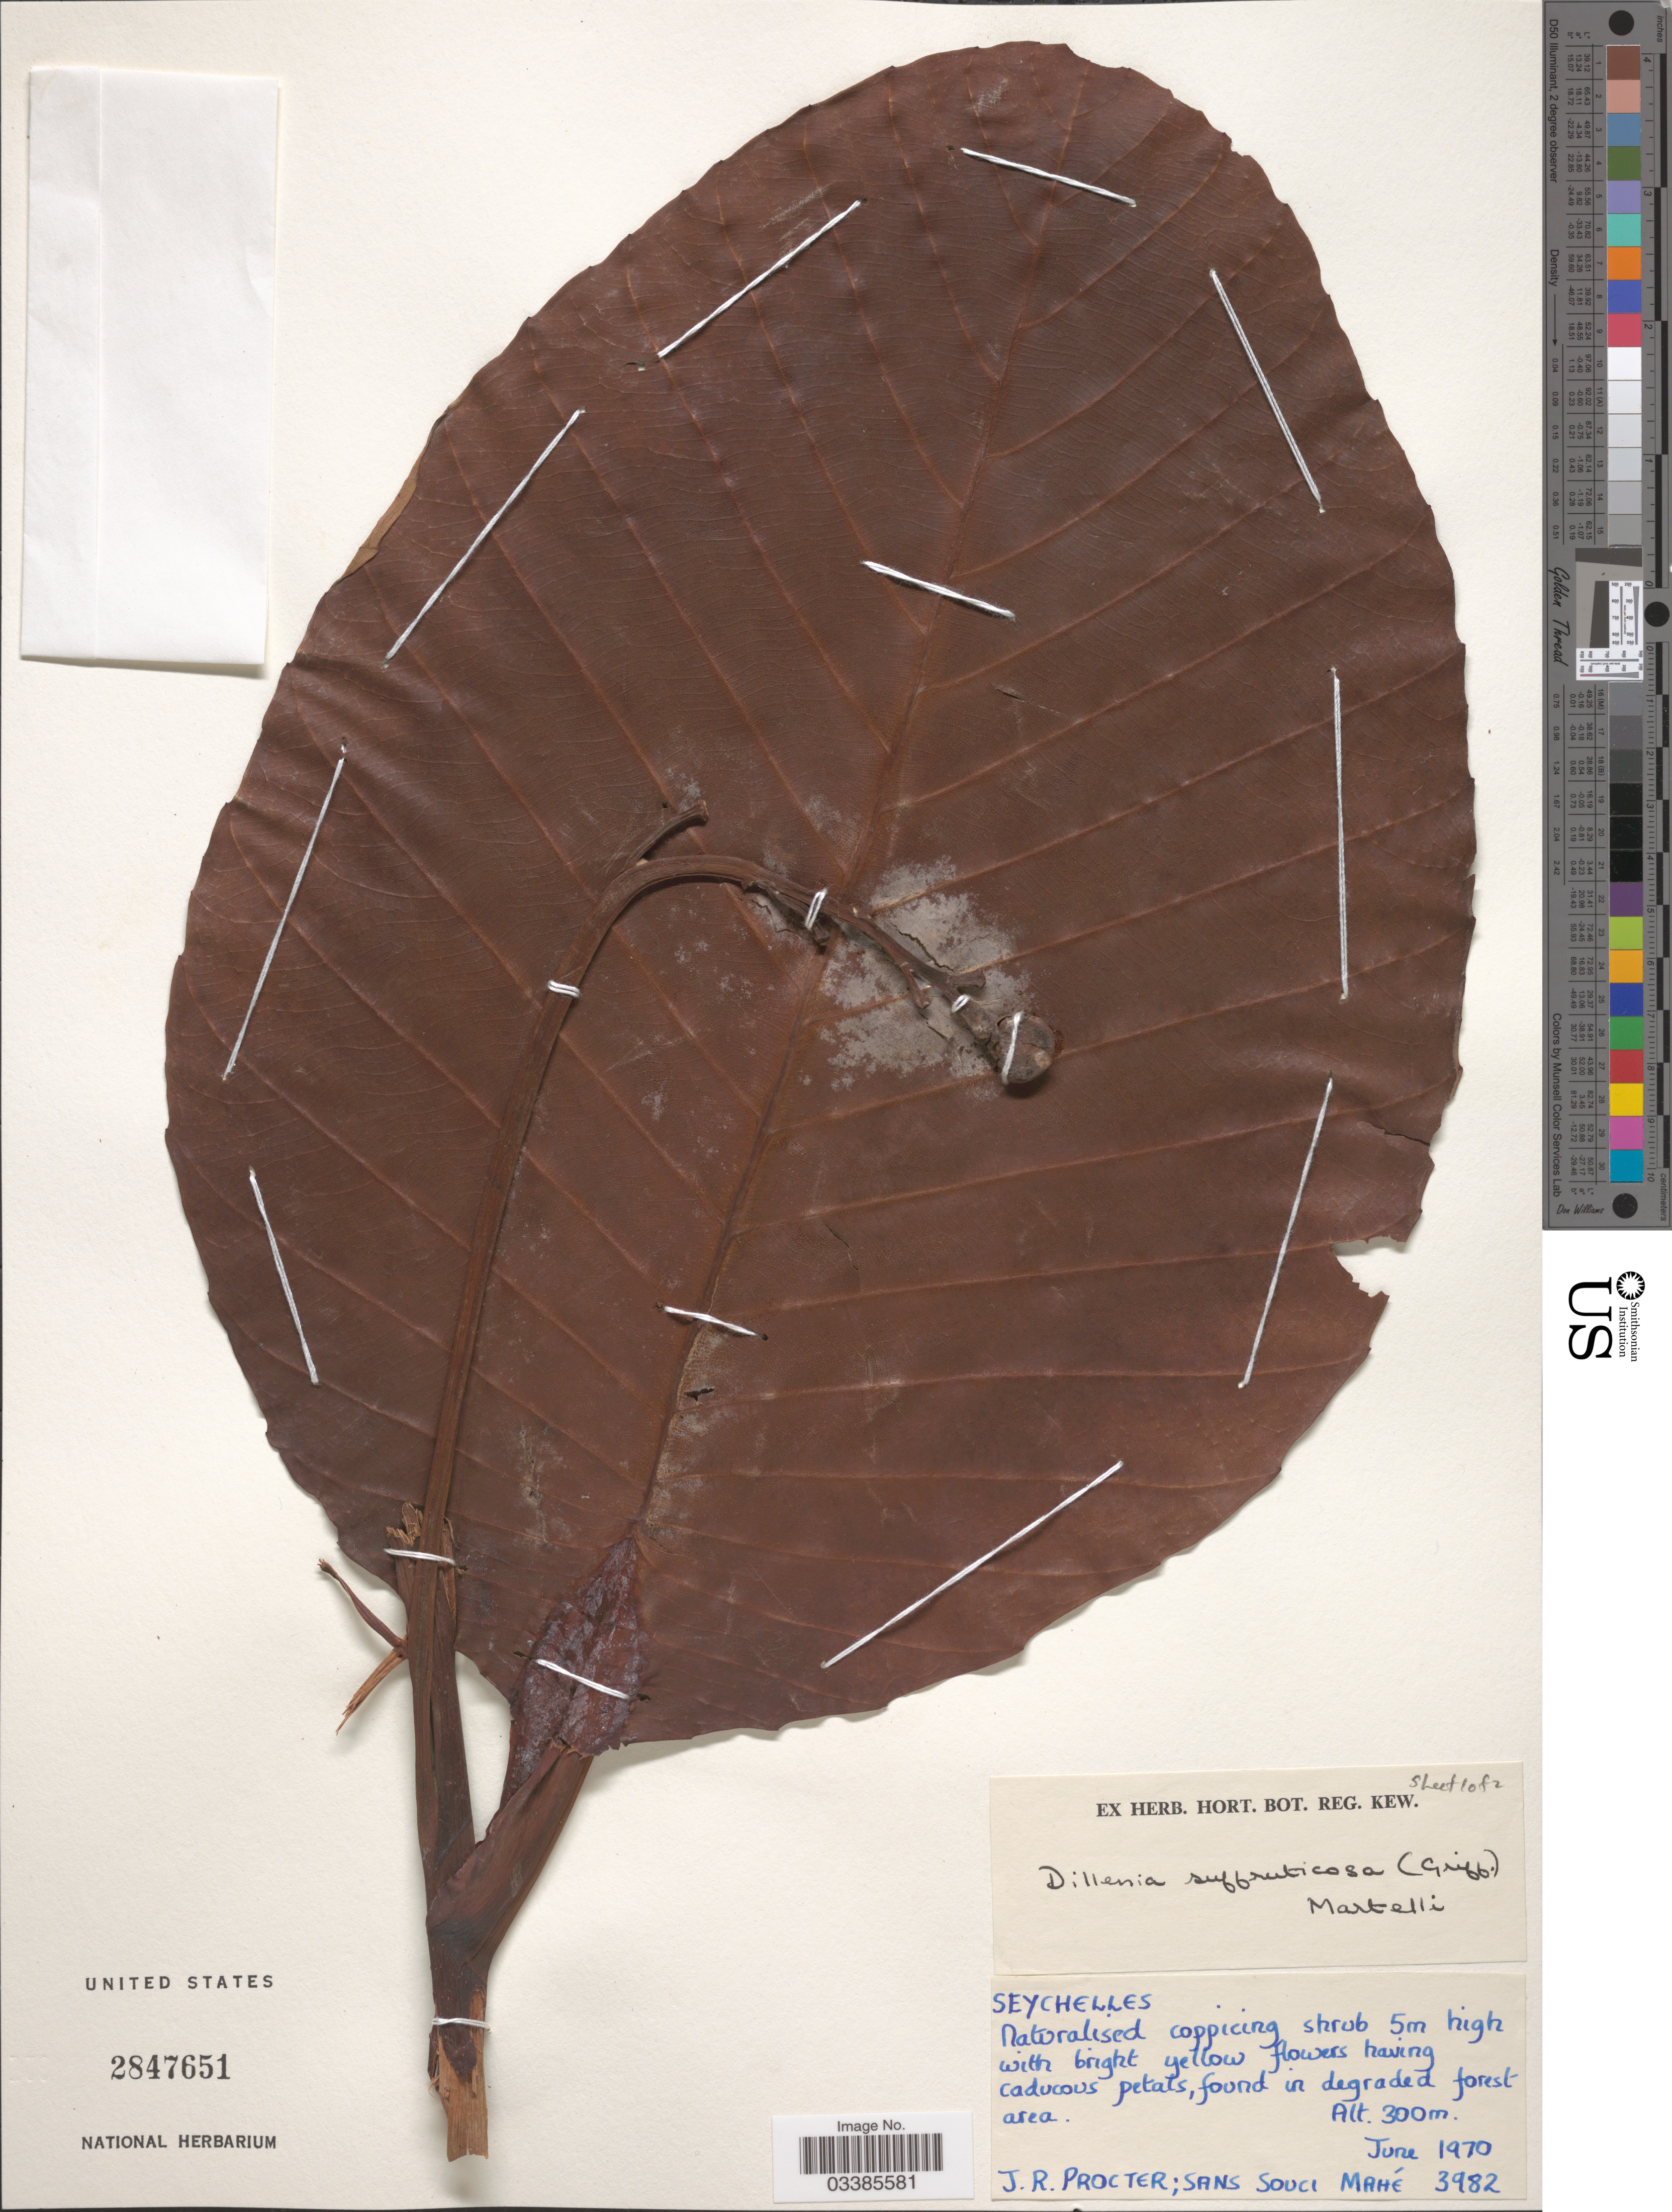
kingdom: Plantae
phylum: Tracheophyta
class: Magnoliopsida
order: Dilleniales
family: Dilleniaceae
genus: Dillenia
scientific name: Dillenia suffruticosa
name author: (Griff. ex Hook. f. & Thomson) Martelli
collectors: J. Procter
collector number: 3982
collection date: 1970-06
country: Seychelles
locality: Degraded forest area. Sans Souci Mahé.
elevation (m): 300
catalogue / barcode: US 2847651